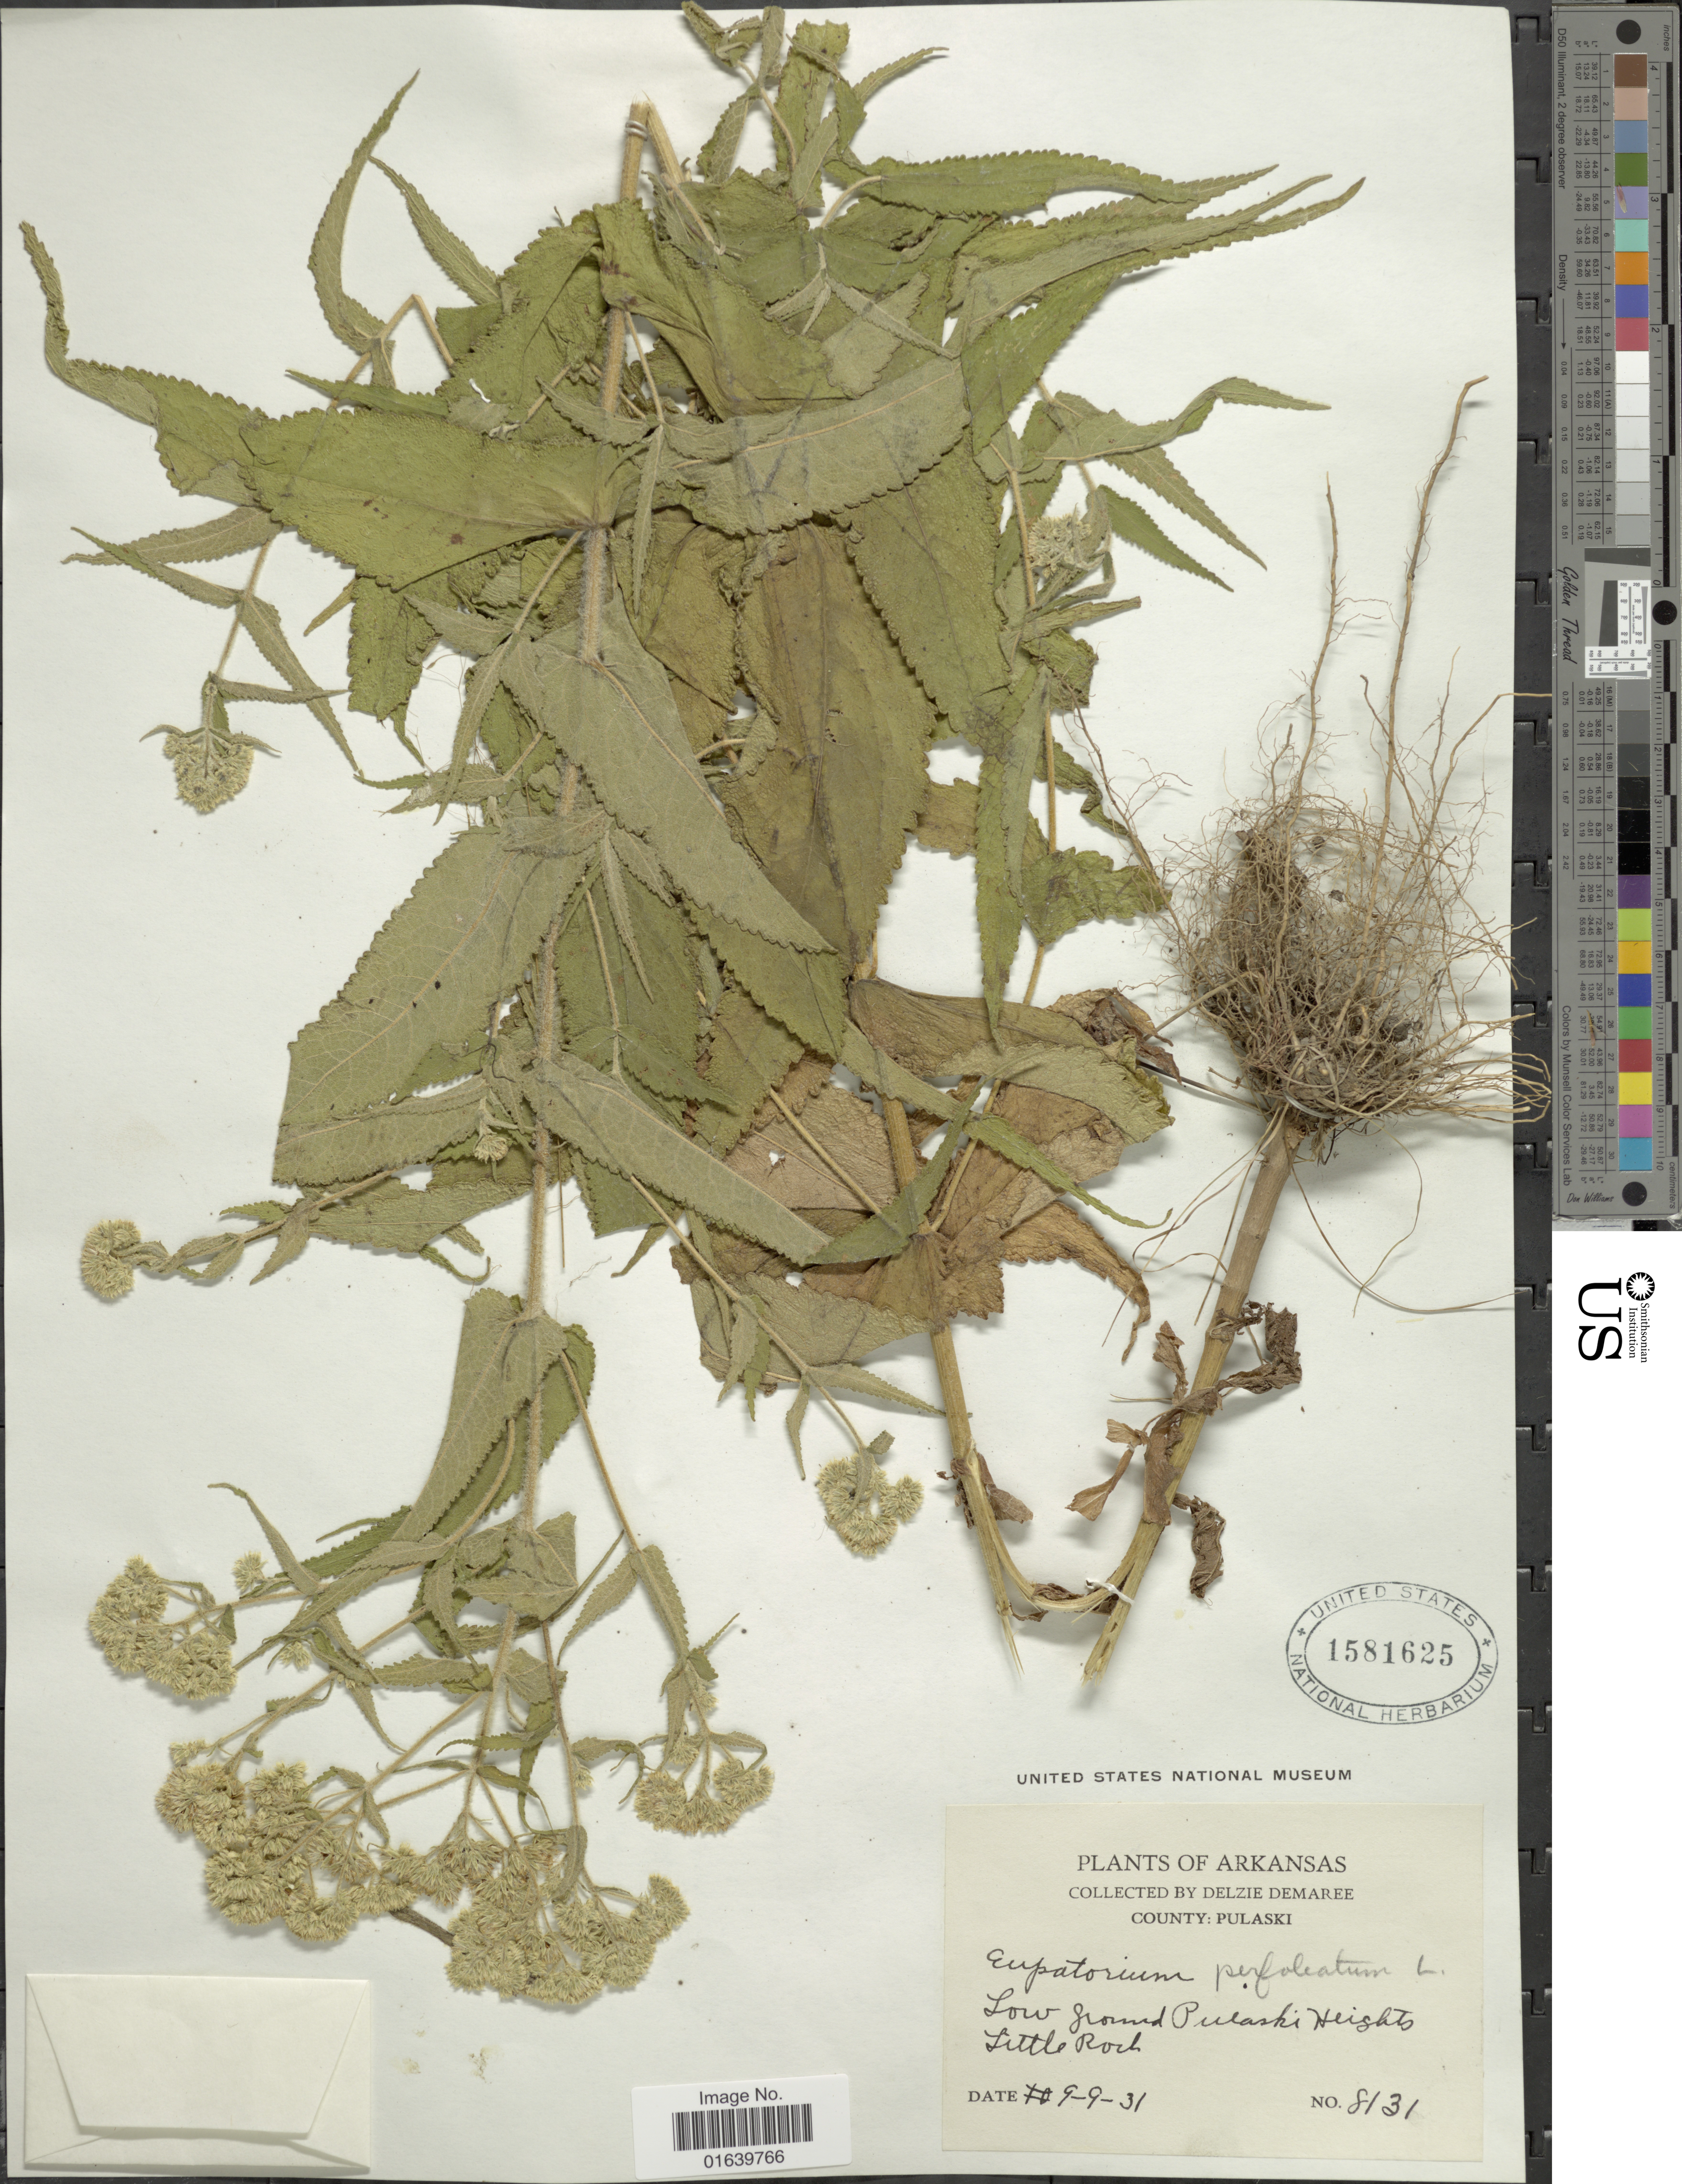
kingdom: Plantae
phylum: Tracheophyta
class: Magnoliopsida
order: Asterales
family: Asteraceae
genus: Eupatorium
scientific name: Eupatorium perfoliatum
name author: L.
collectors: D. Demaree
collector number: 8131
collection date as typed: Transcribed d/m/y: 9/9/31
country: United States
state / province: Arkansas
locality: County: Pulaski, Low ground Pulaski Heights, Little Rock.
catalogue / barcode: US 1581625